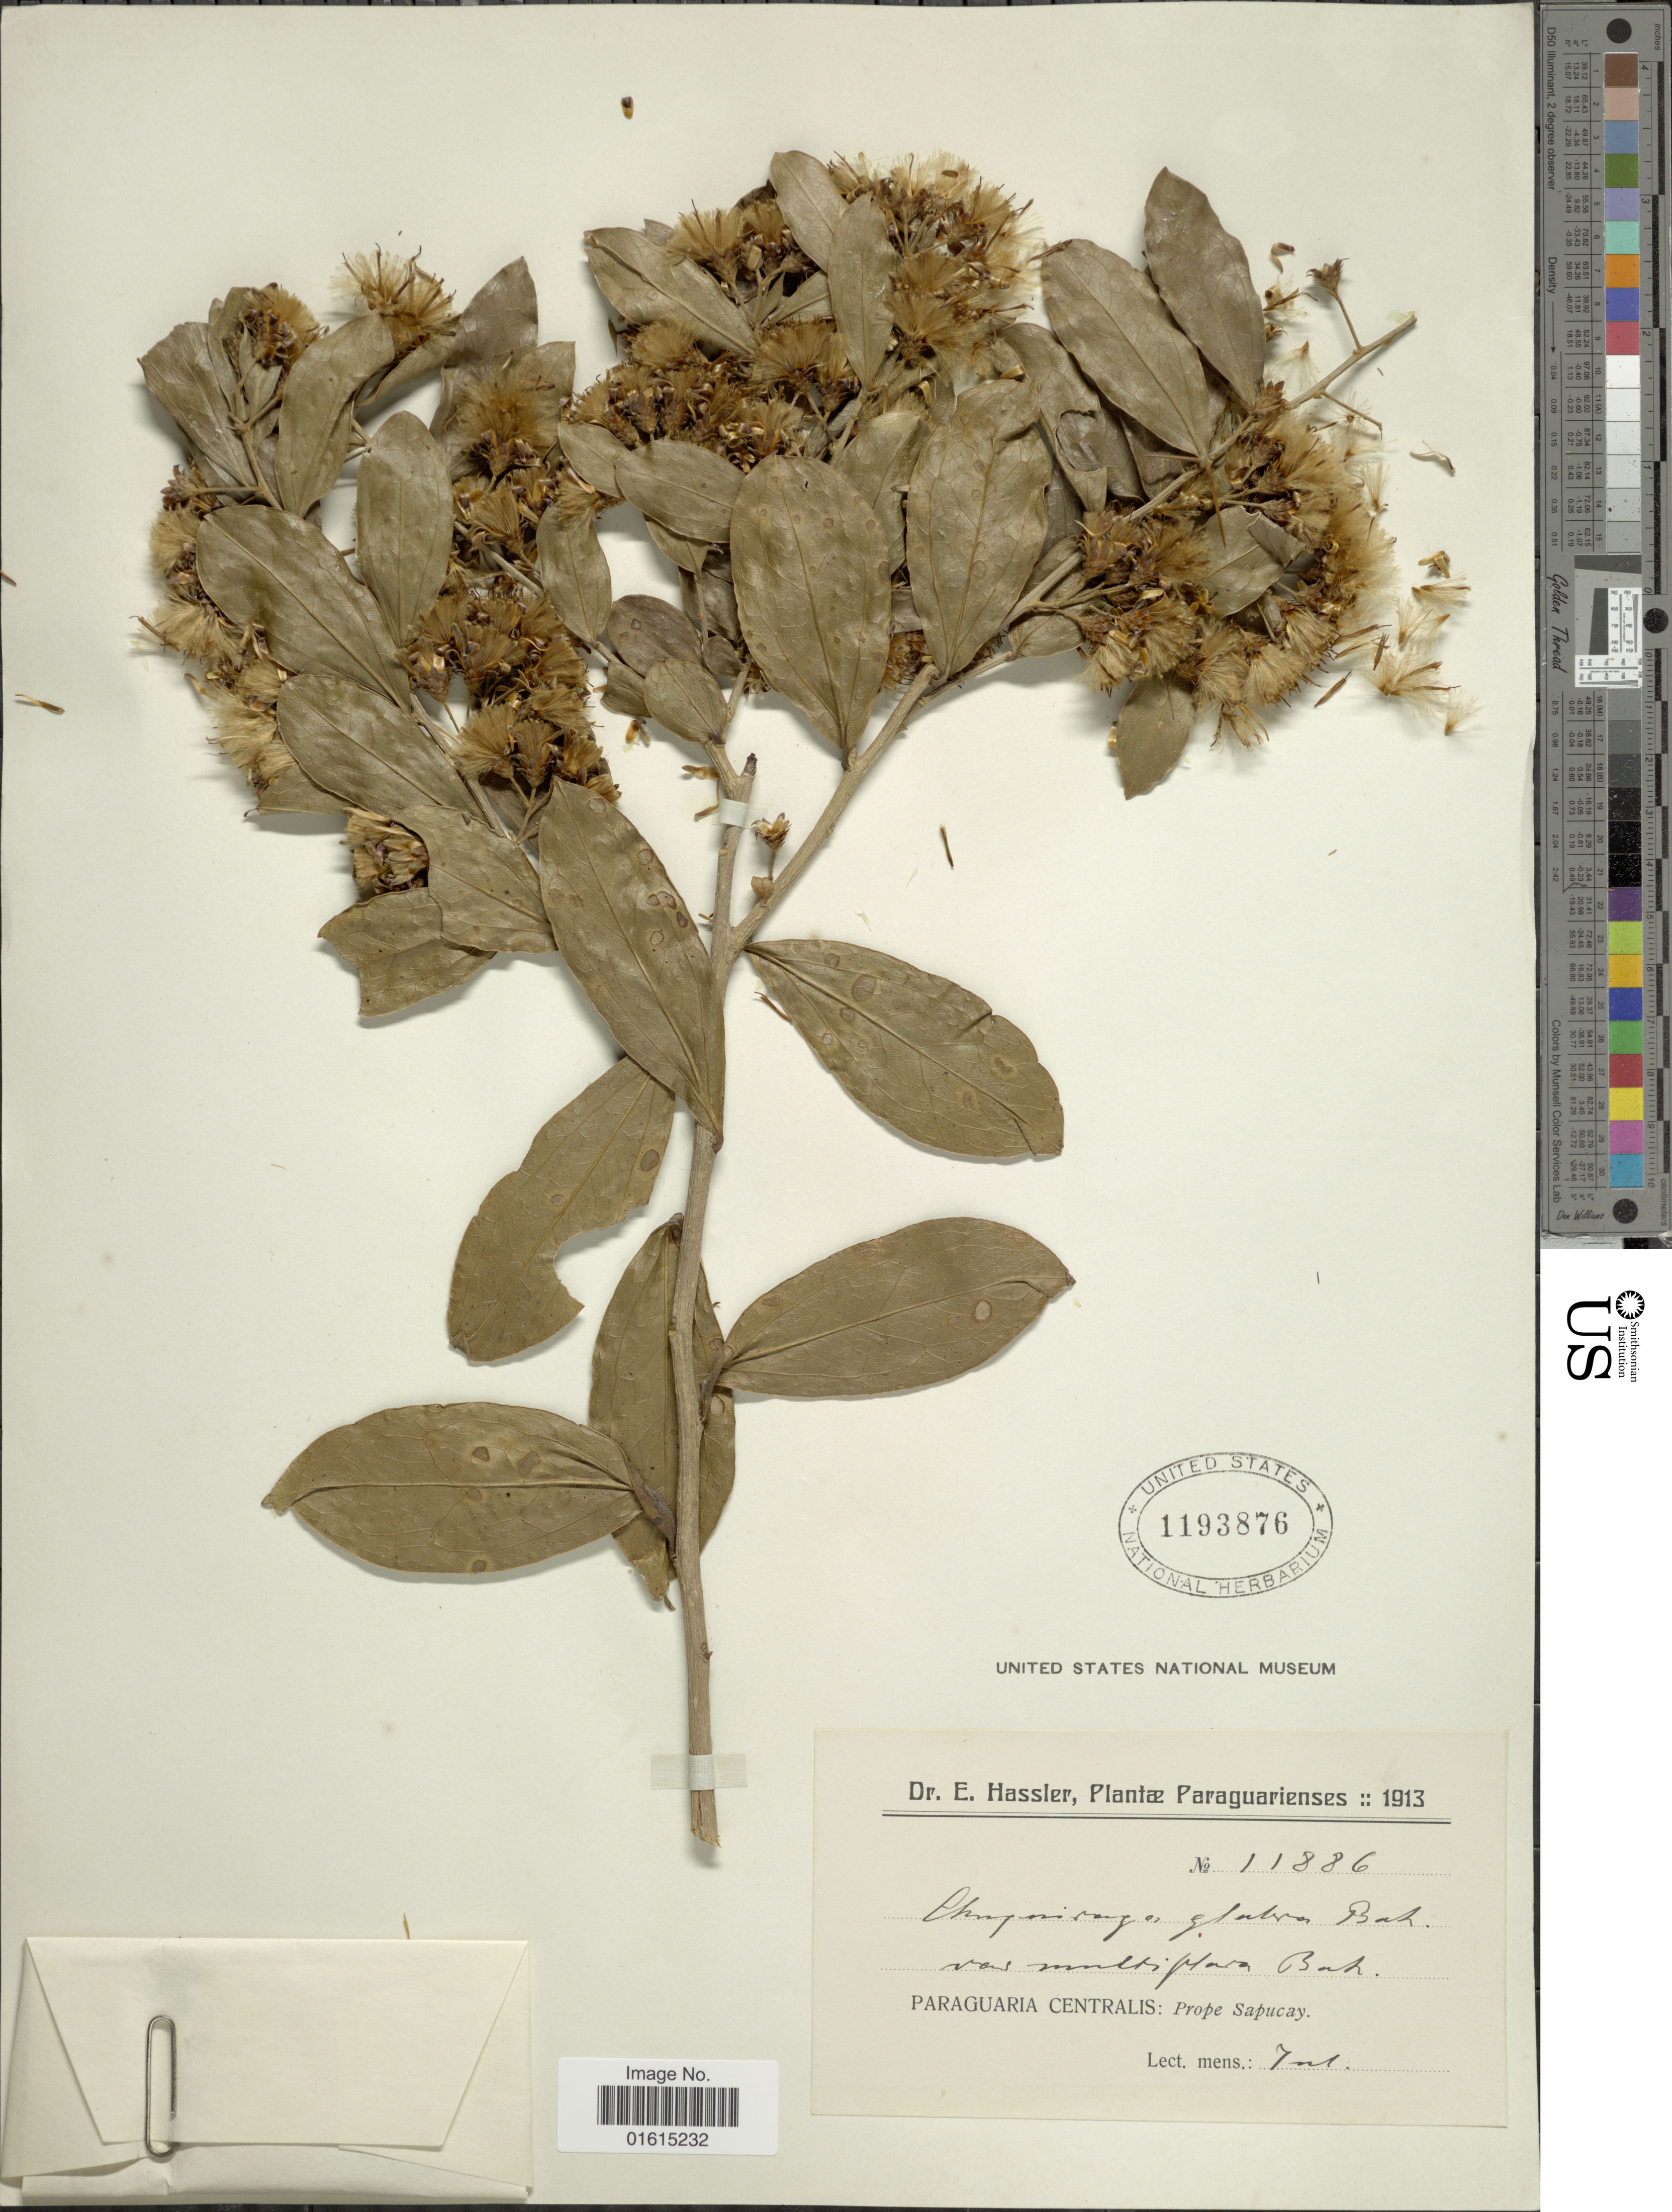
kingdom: Plantae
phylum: Tracheophyta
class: Magnoliopsida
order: Asterales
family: Asteraceae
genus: Dasyphyllum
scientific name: Dasyphyllum brasiliense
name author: (Spreng.) Cabrera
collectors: E. Hassler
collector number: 11886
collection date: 1913-07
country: Paraguay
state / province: Paraguari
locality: Paraguarienses, Paraguaria Centralis, Prope Sapucay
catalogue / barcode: US 1193876